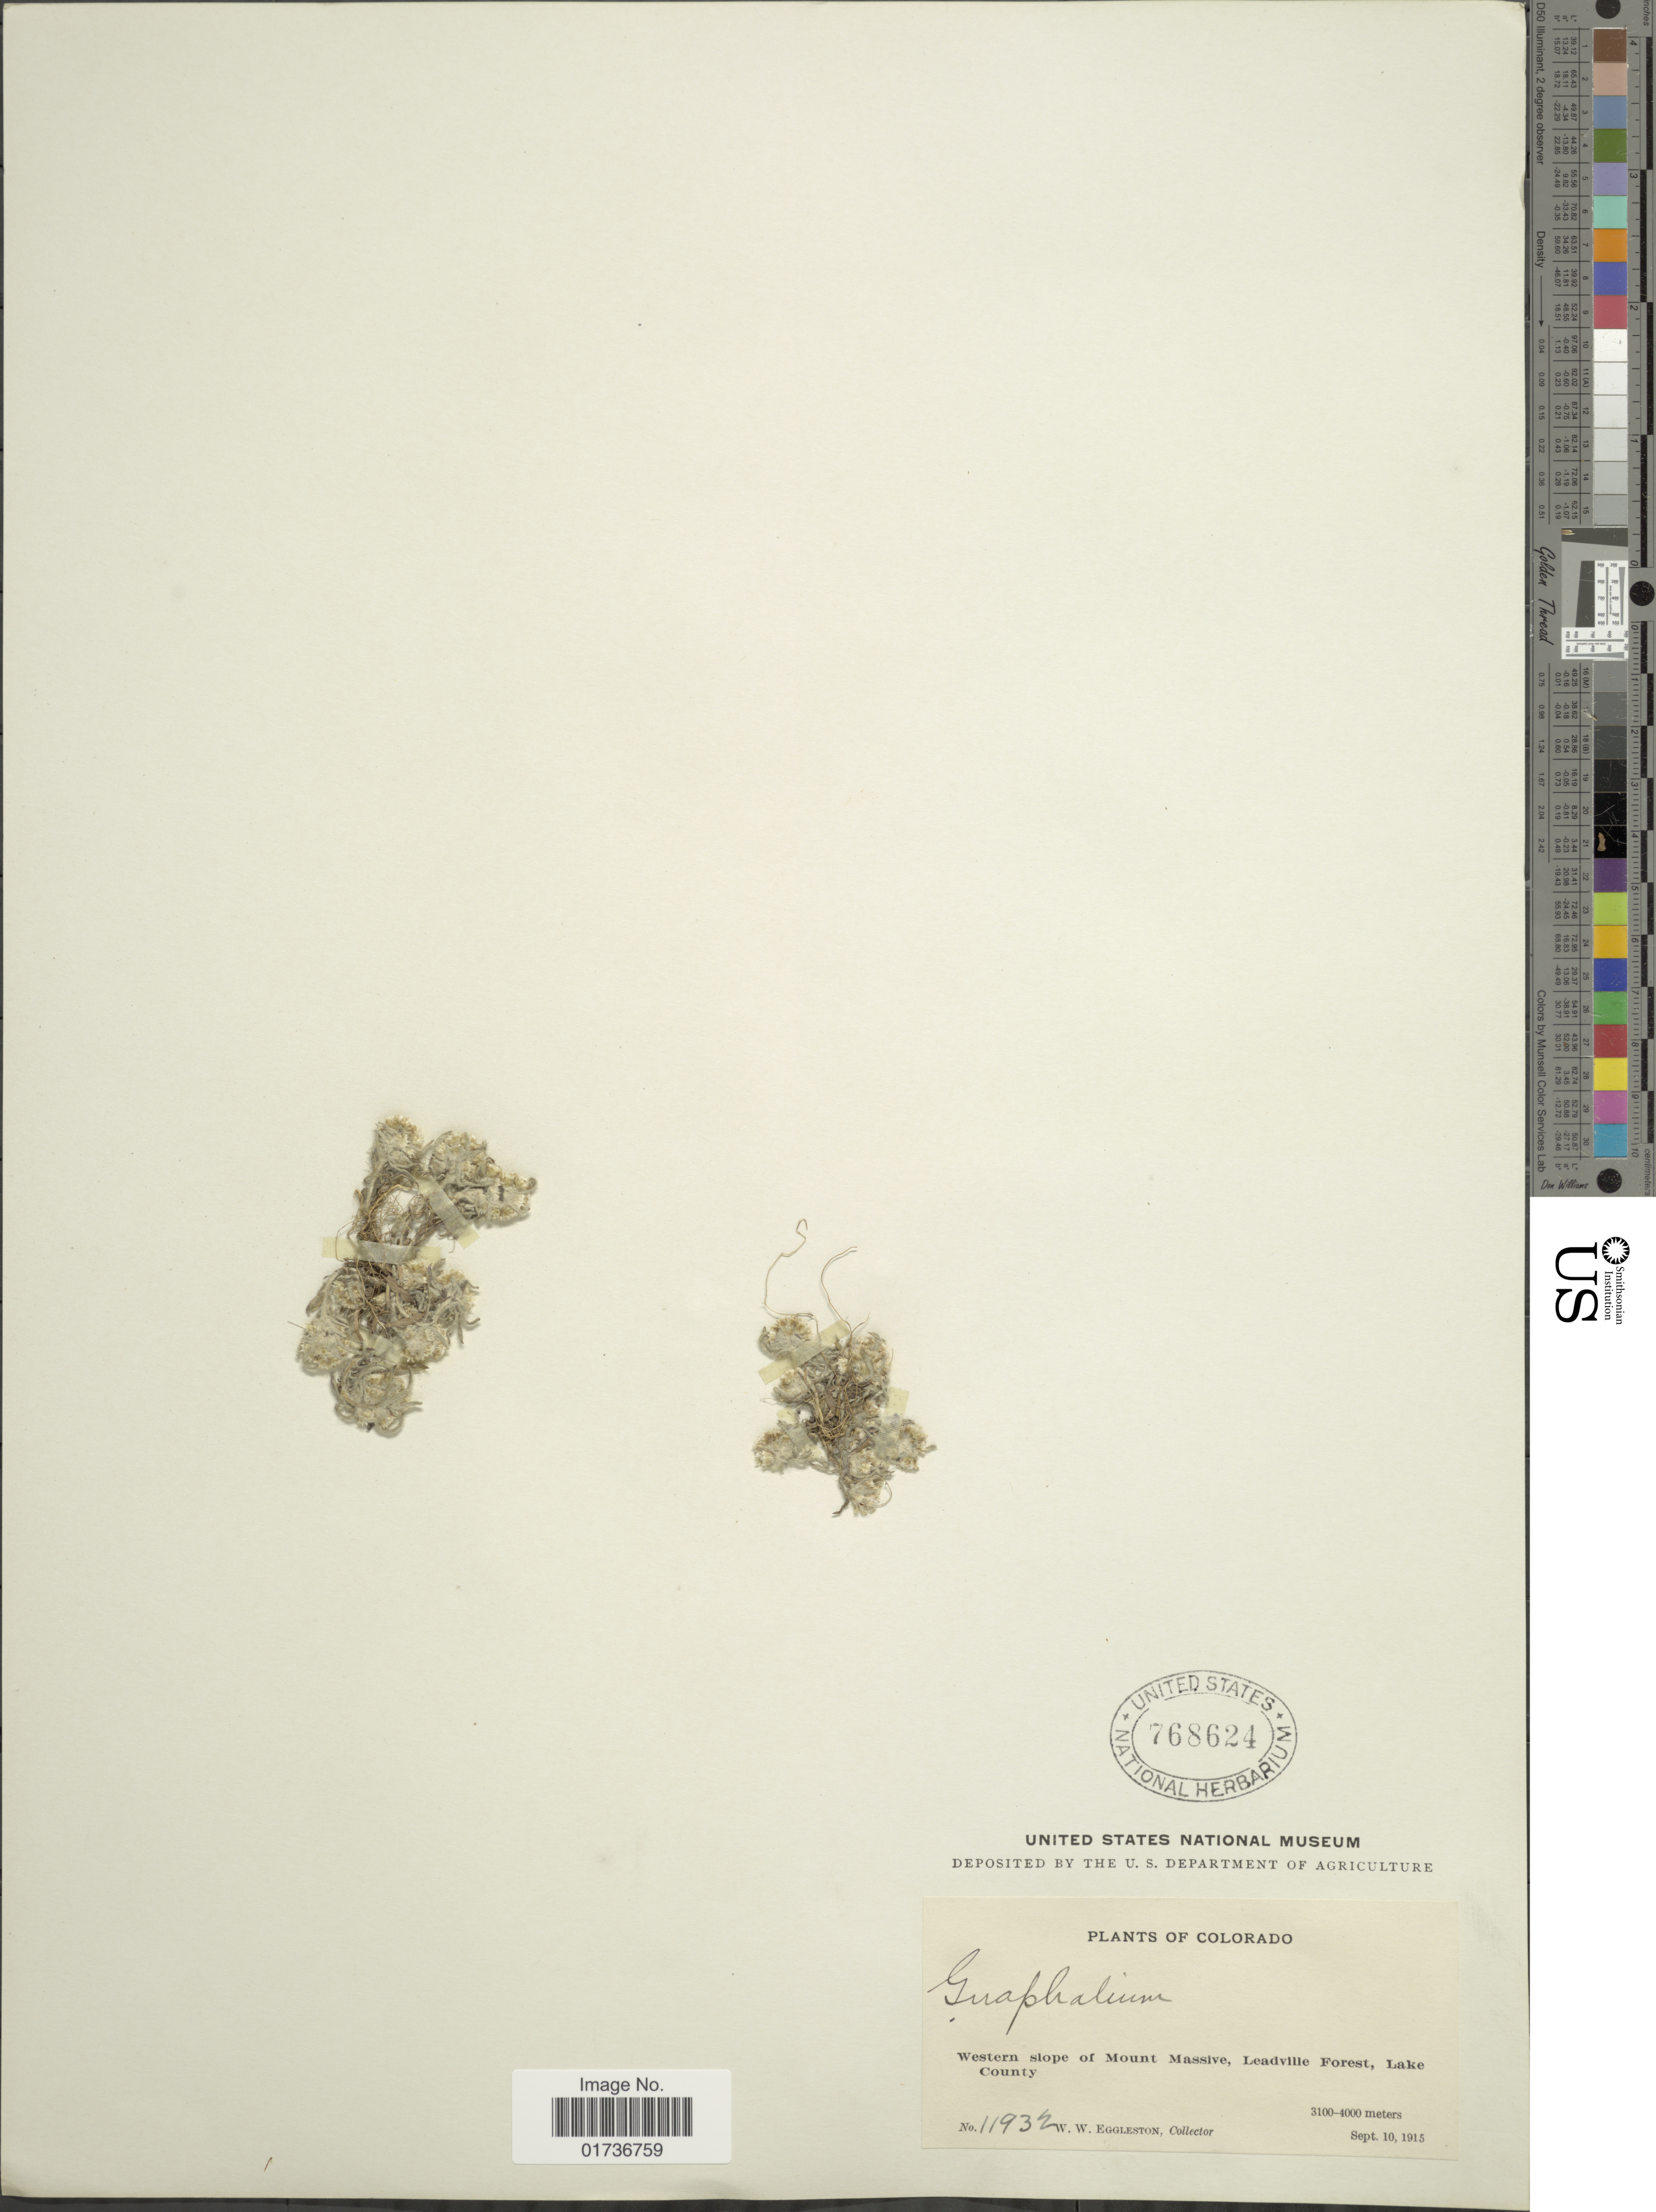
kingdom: Plantae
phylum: Tracheophyta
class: Magnoliopsida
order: Asterales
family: Asteraceae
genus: Gnaphalium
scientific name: Gnaphalium palustre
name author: Nutt.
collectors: W. W. Eggleston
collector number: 11932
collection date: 1915-09-10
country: United States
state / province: Colorado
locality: Western slope of Mount Massive, Leadville Forest, Lake County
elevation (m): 3100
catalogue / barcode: US 768624